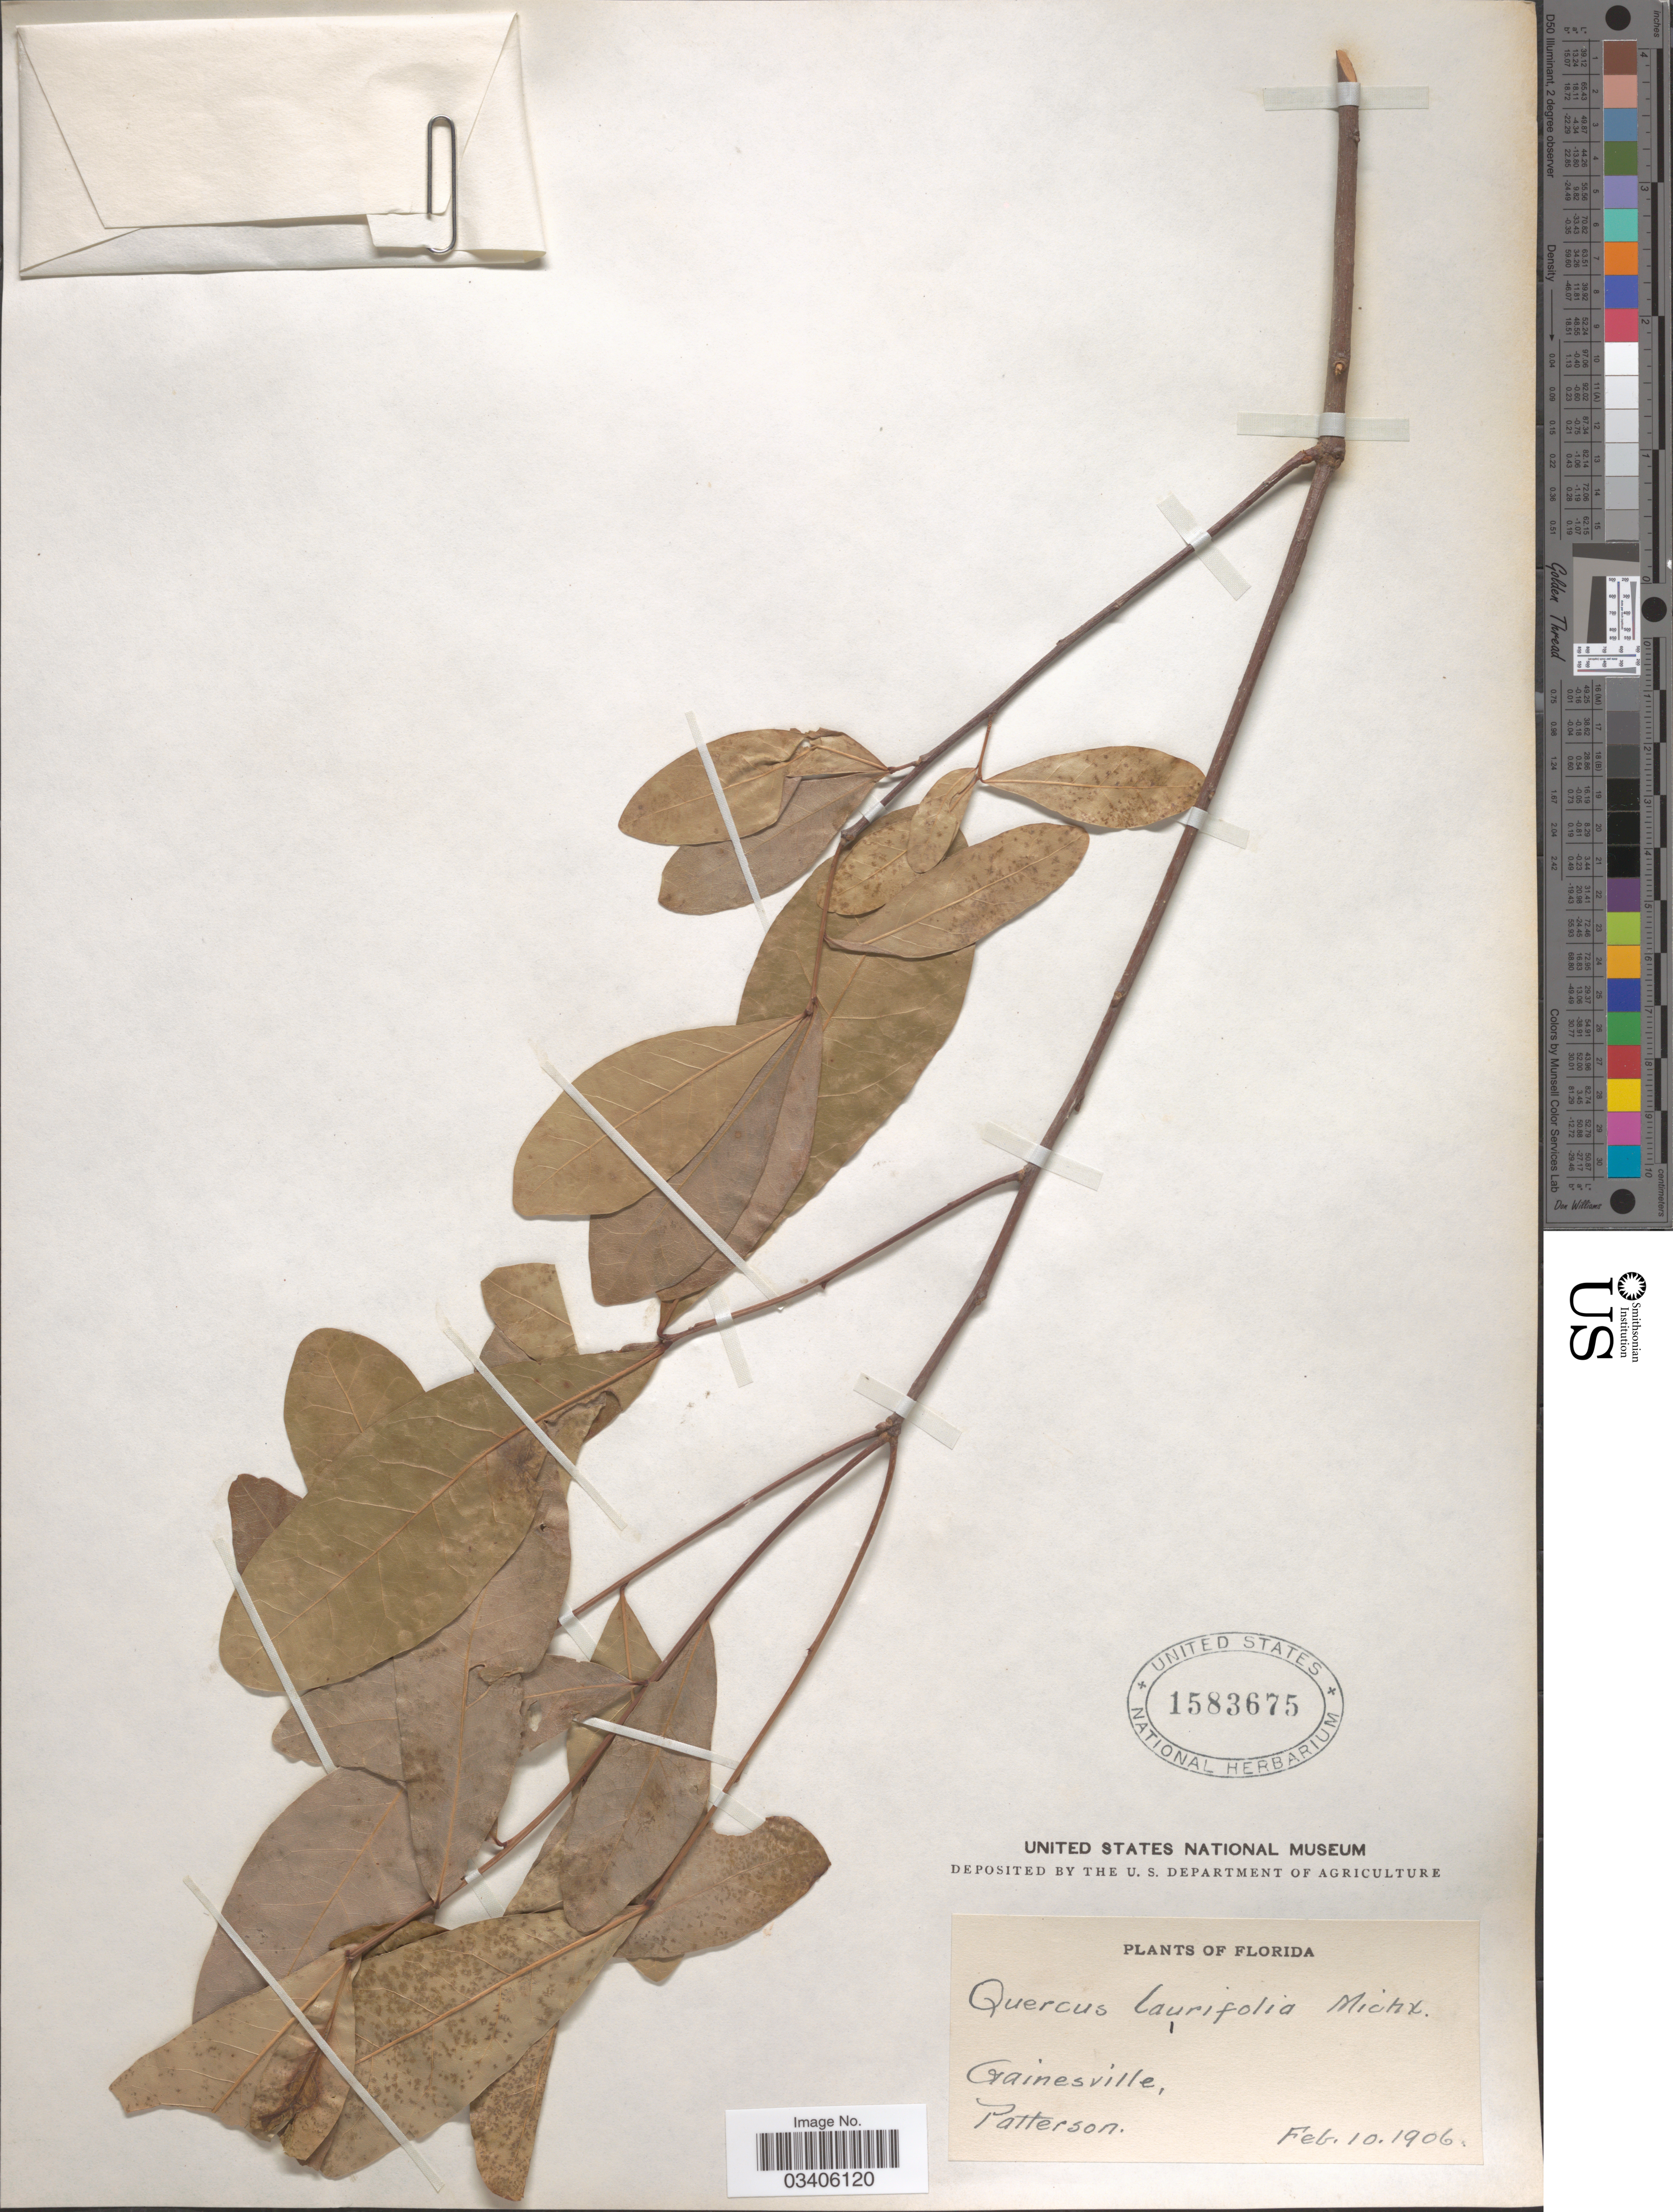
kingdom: Plantae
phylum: Tracheophyta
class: Magnoliopsida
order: Fagales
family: Fagaceae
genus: Quercus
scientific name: Quercus laurifolia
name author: Michx.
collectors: -. Patterson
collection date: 1906-02-10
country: United States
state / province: Florida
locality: Gainesville.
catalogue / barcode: US 1583675